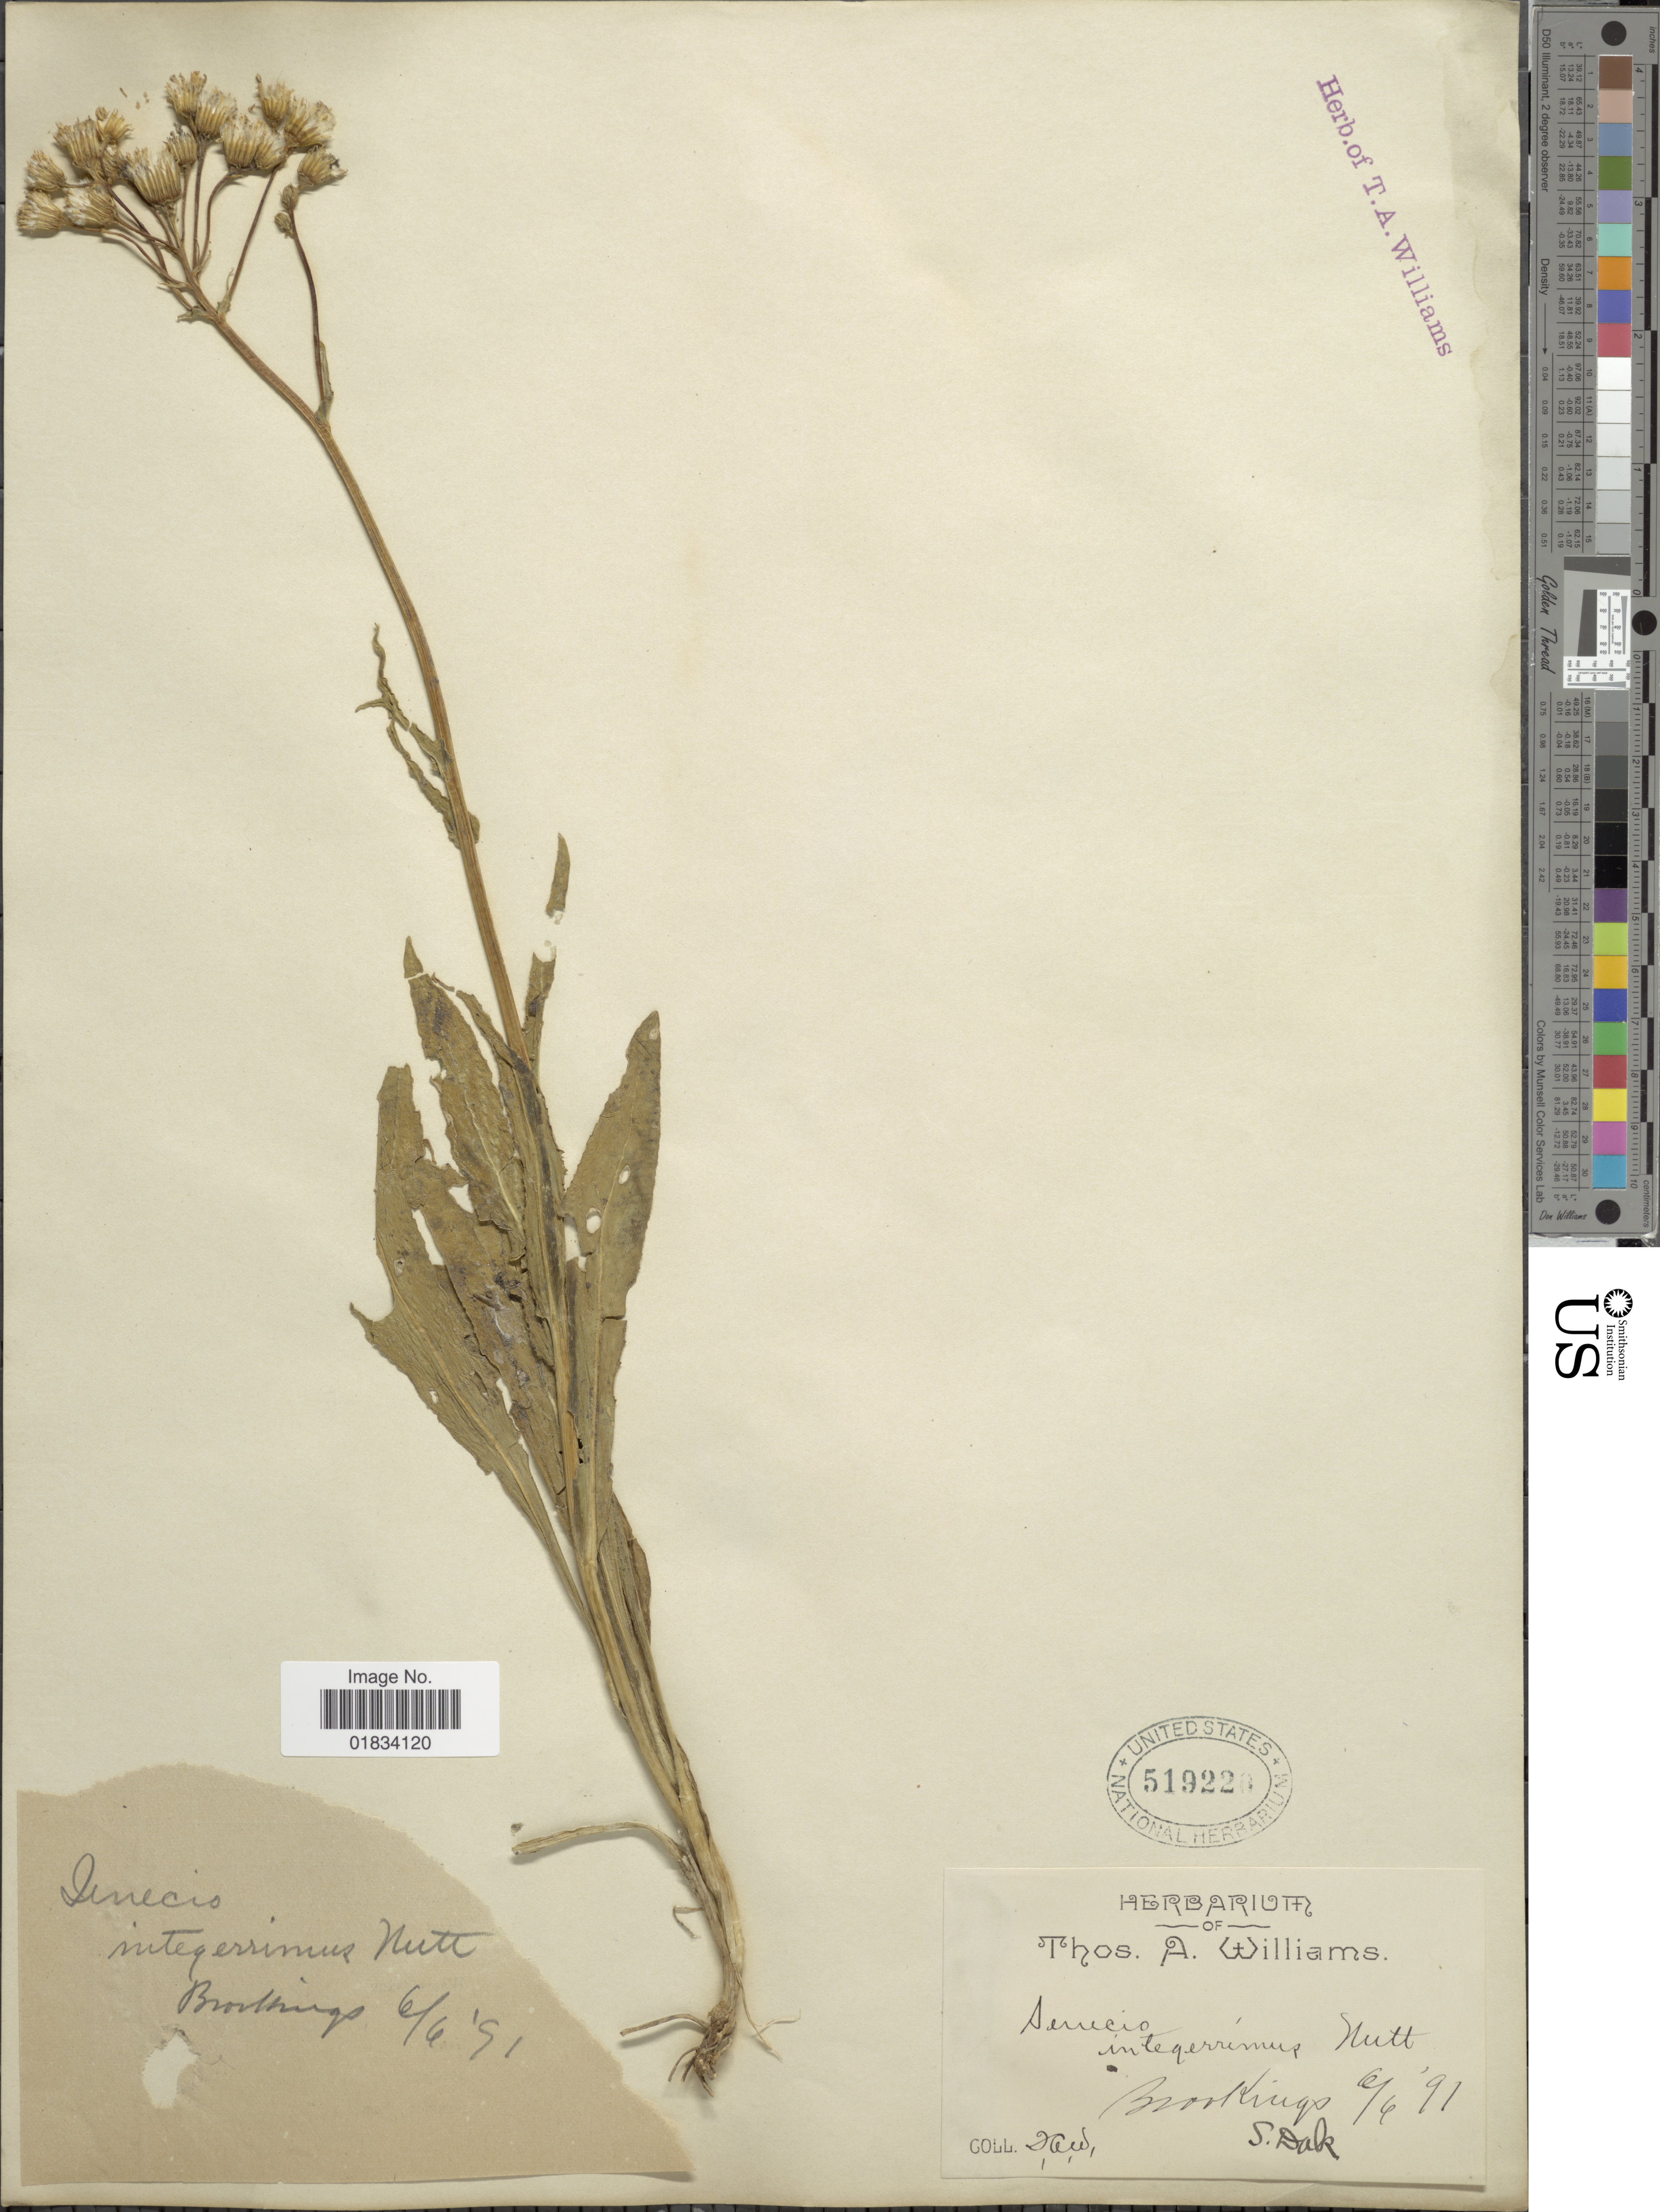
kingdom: Plantae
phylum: Tracheophyta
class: Magnoliopsida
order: Asterales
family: Asteraceae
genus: Senecio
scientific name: Senecio integerrimus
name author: Nutt.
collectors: T. A. Williams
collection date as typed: Transcribed d/m/y: 6/6/91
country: United States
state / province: South Dakota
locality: Brookings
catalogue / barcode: US 519220